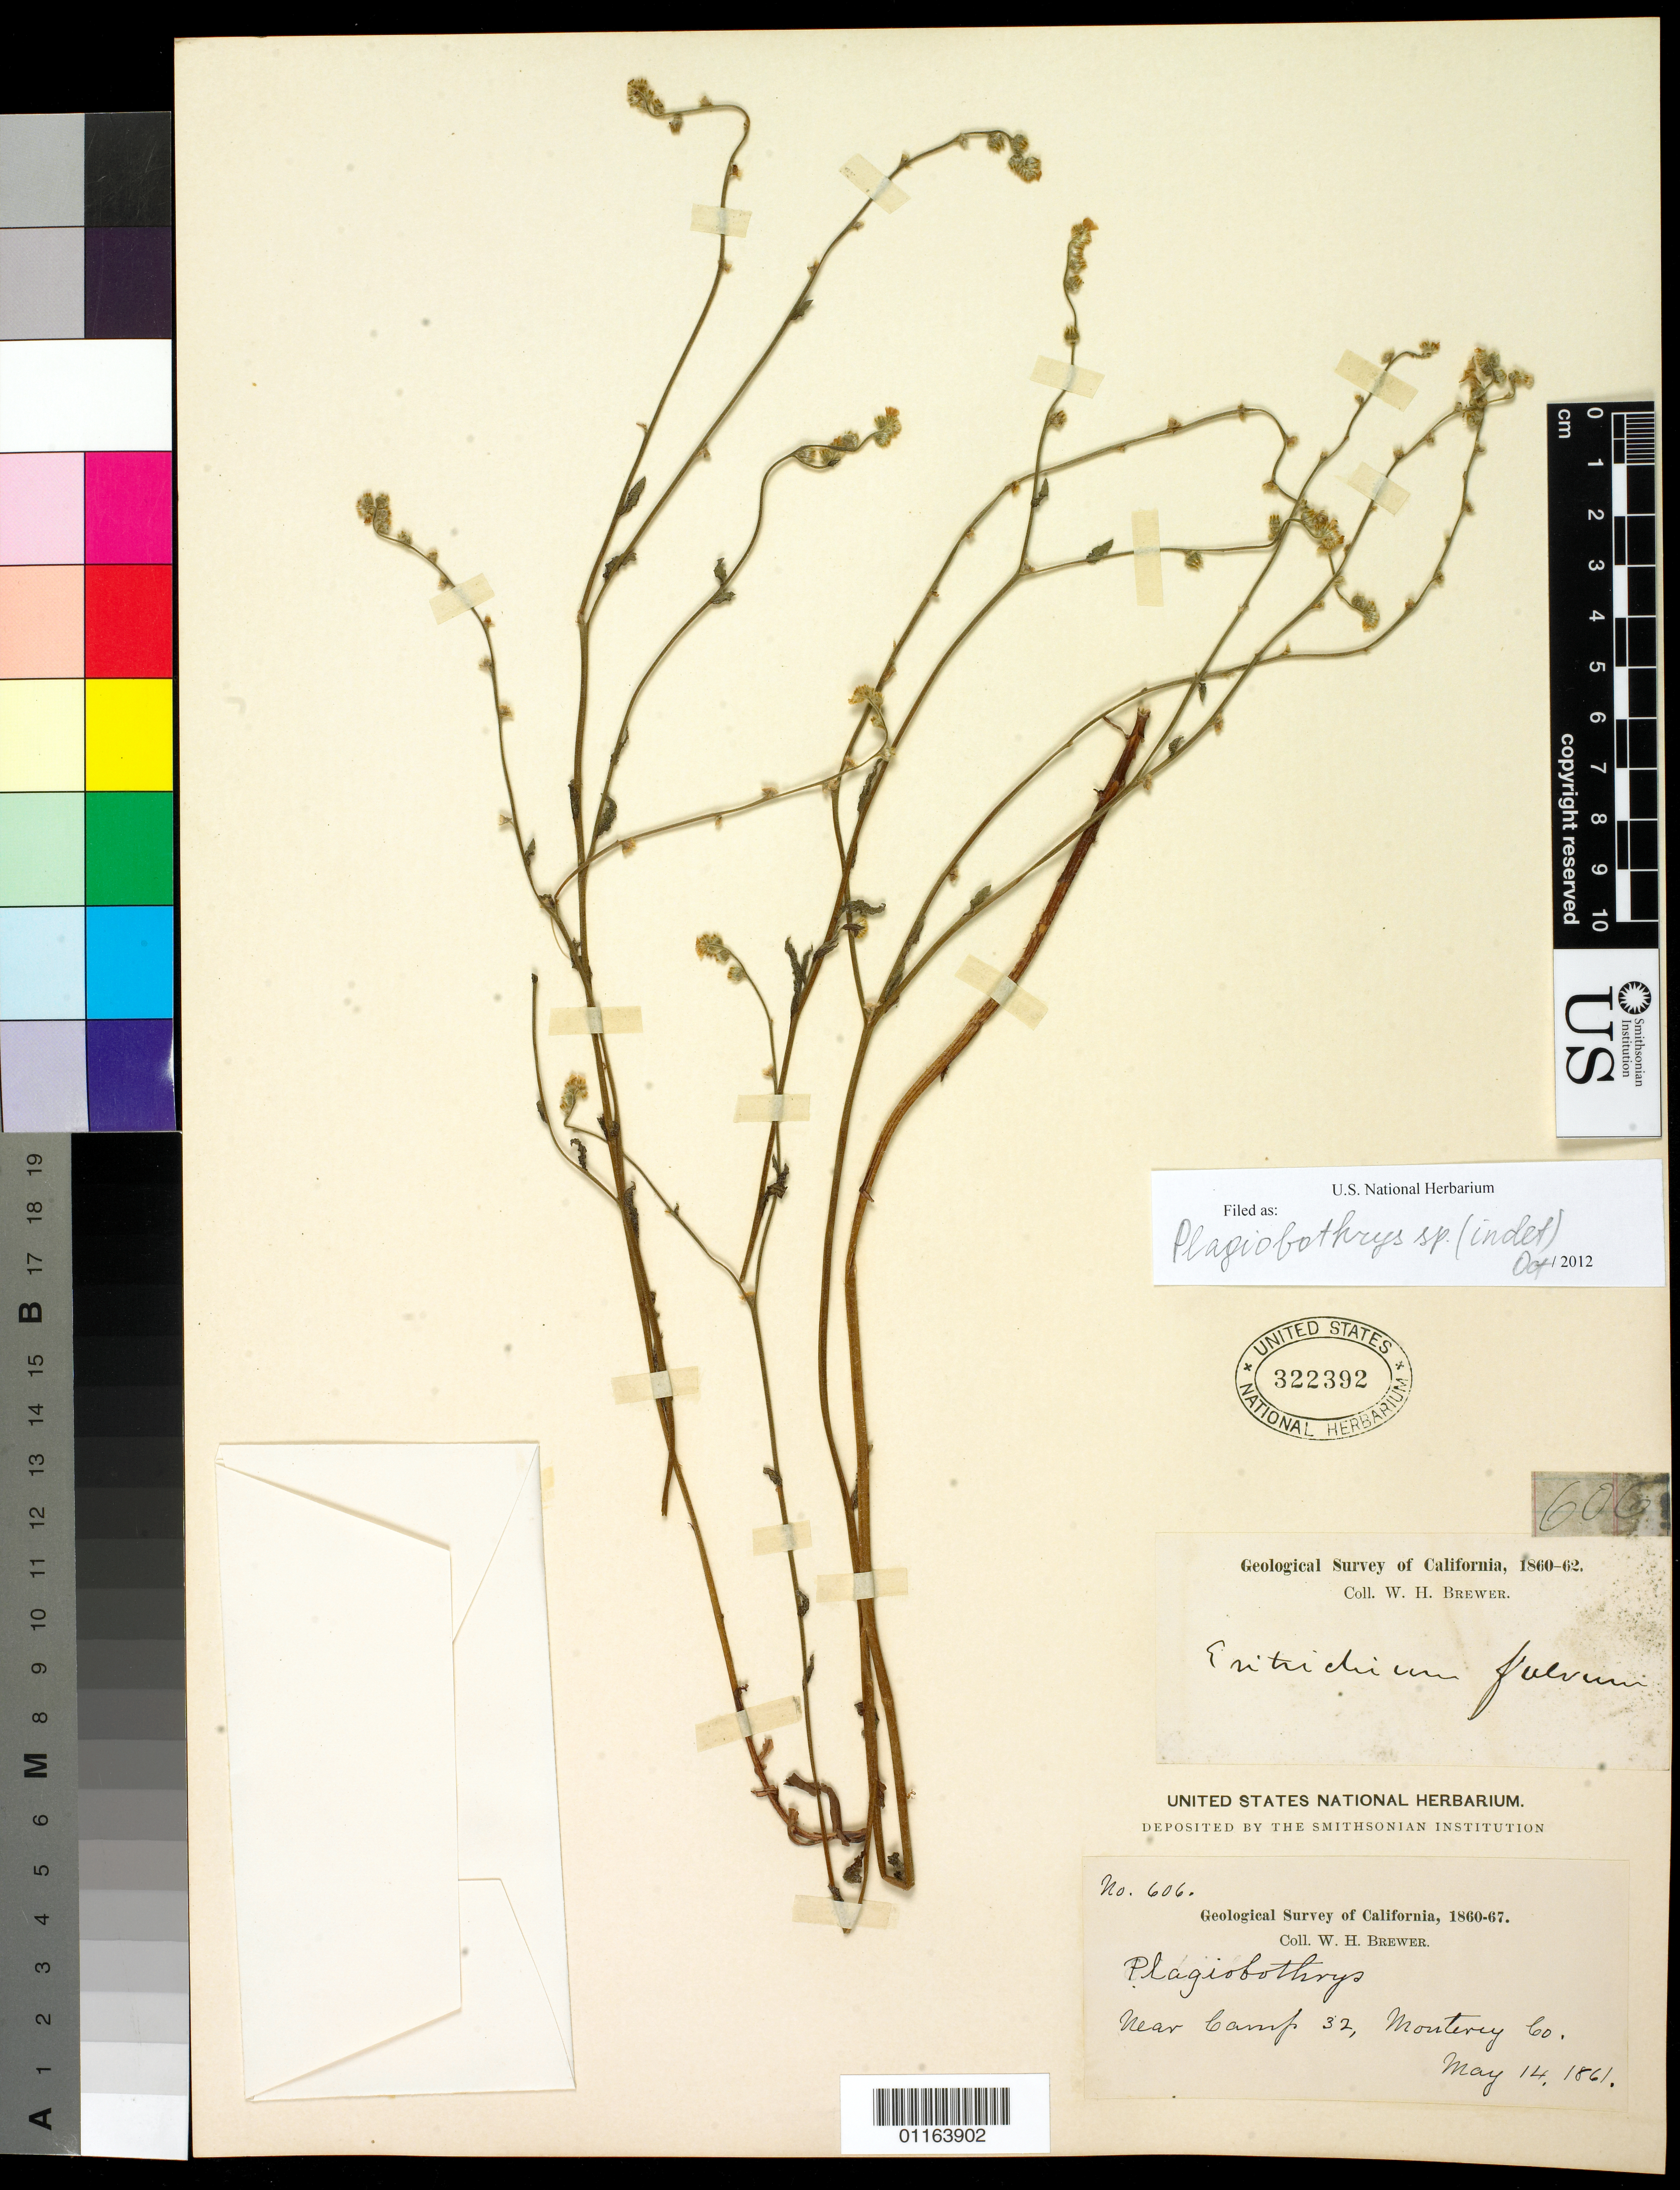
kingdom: Plantae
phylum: Tracheophyta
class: Magnoliopsida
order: Boraginales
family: Boraginaceae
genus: Plagiobothrys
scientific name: Plagiobothrys sp.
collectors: W. H. Brewer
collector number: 606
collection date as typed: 14 May 1861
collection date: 1861-05-14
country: United States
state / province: California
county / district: Monterey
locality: near Camp 32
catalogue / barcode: US 322392